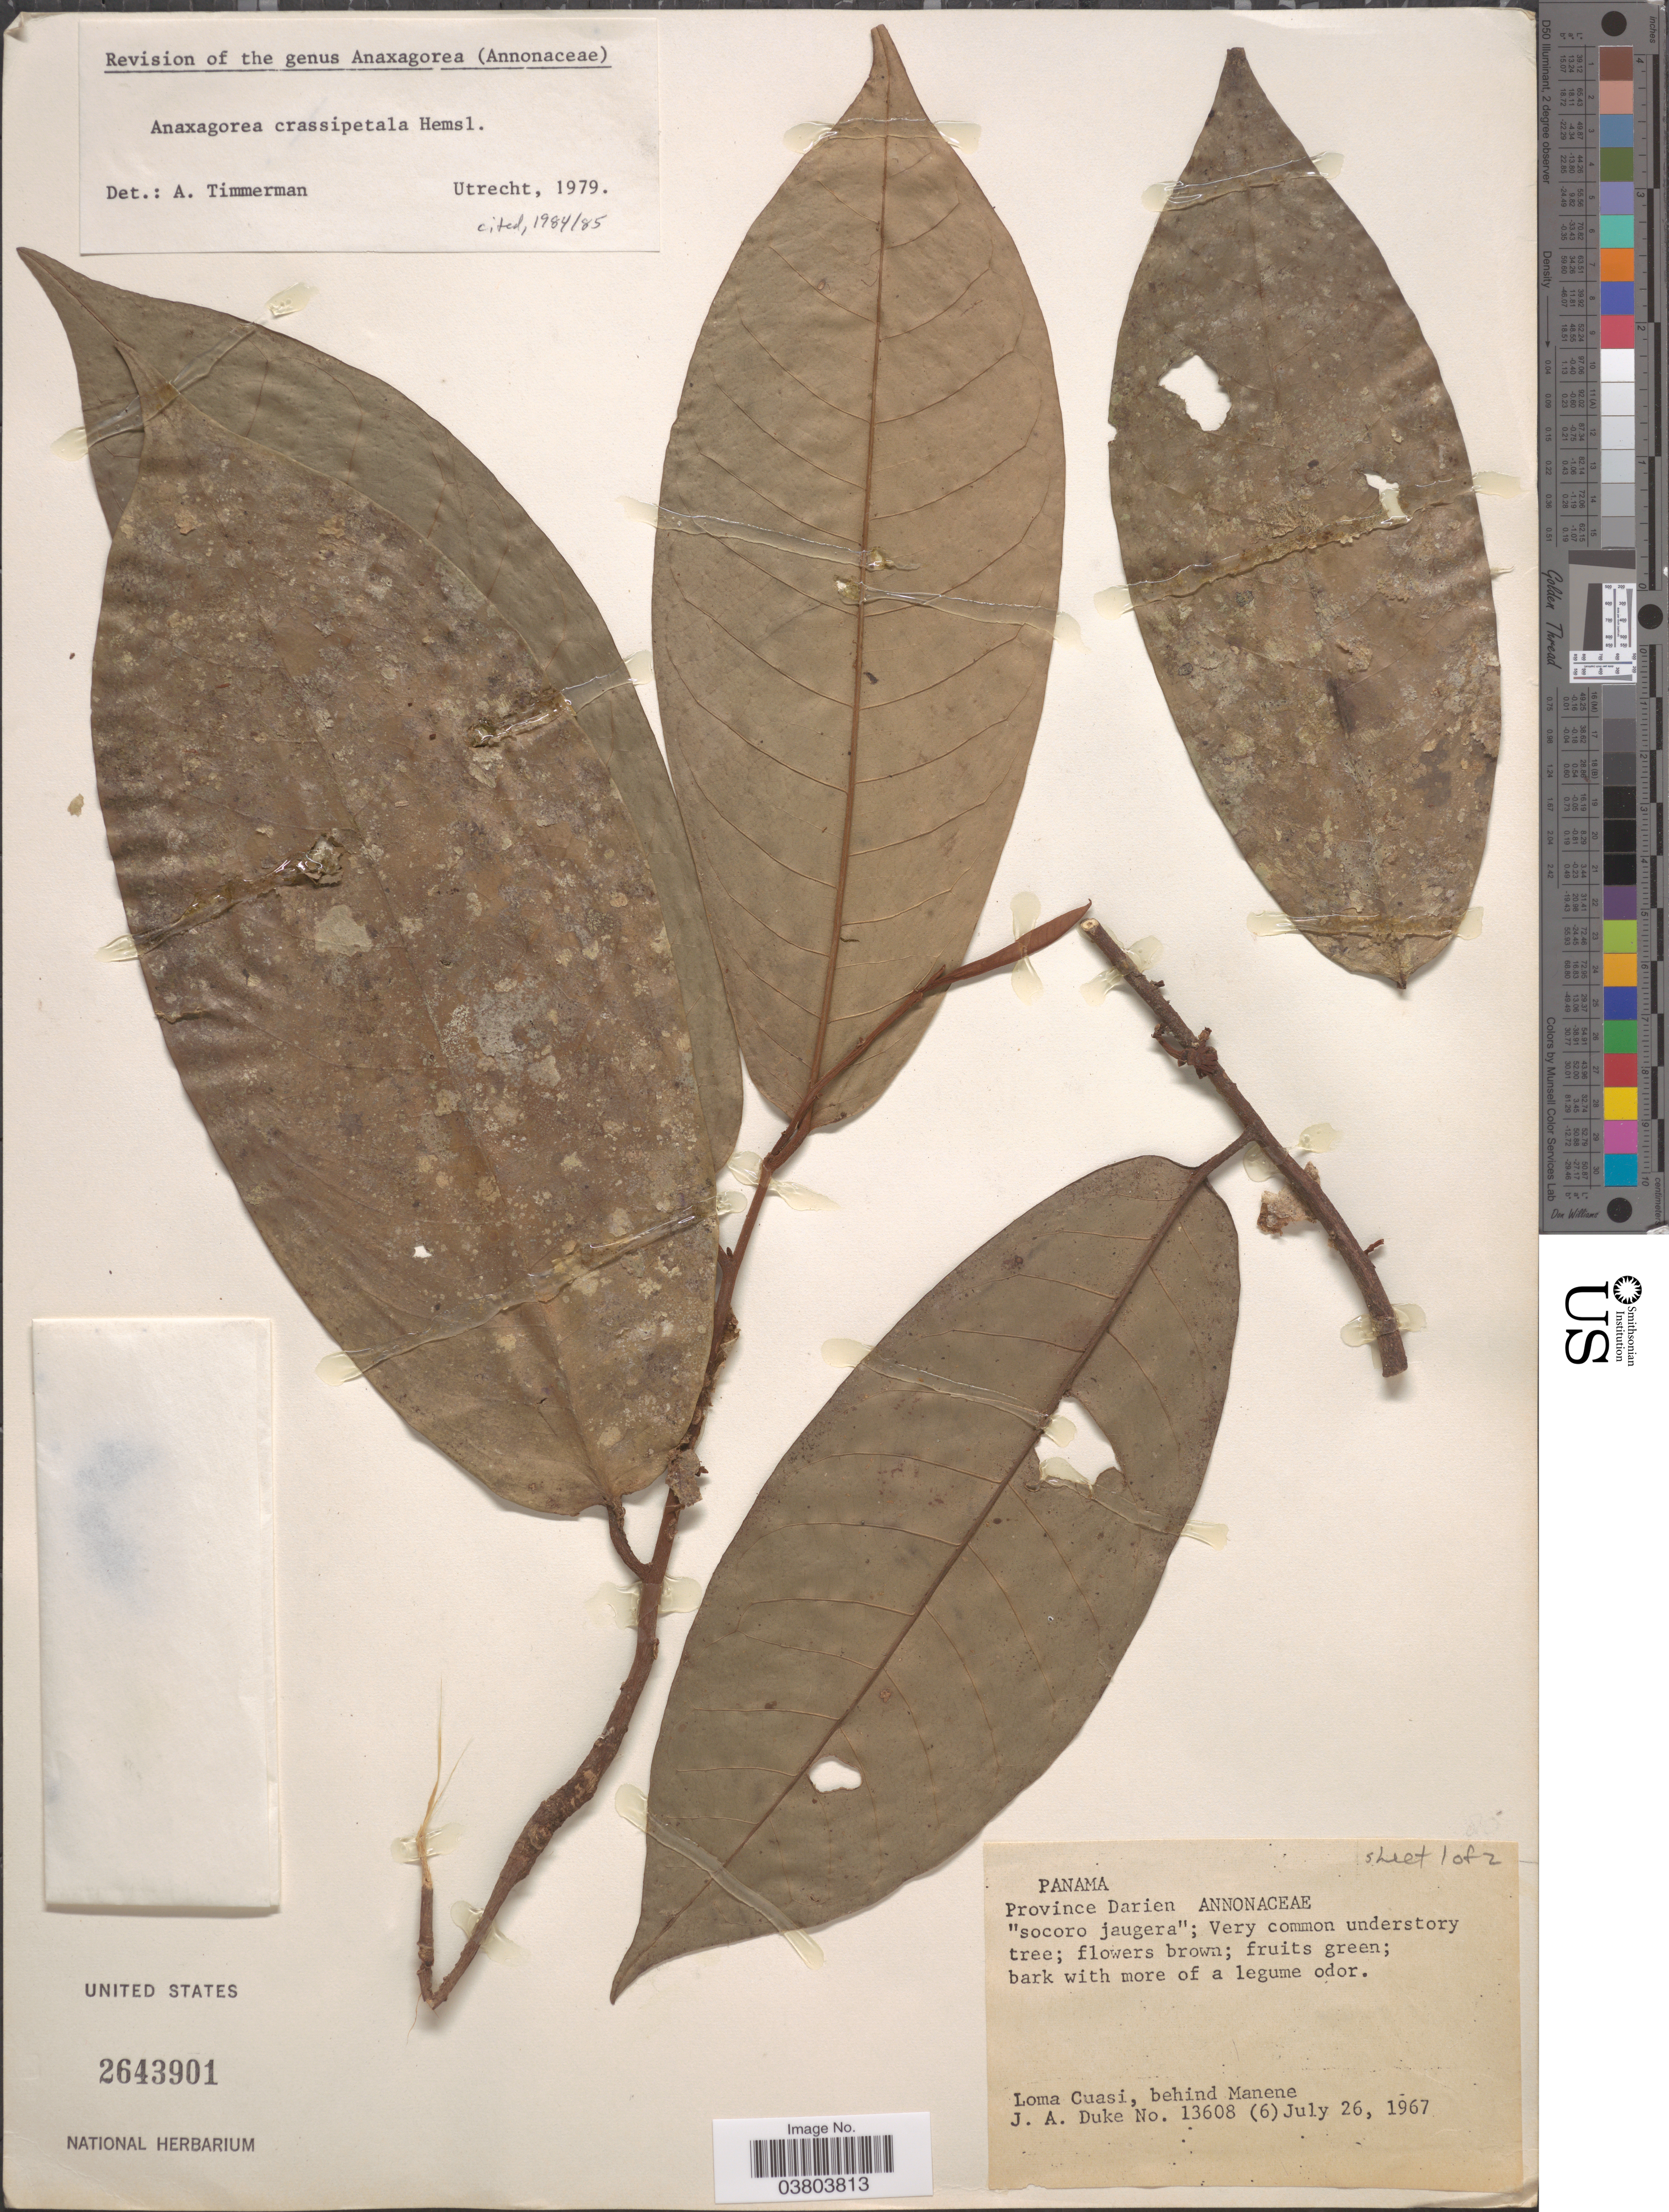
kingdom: Plantae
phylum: Tracheophyta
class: Magnoliopsida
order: Magnoliales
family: Annonaceae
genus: Anaxagorea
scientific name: Anaxagorea crassipetala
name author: Hemsl.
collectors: J. A. Duke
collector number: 13608 (6)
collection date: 1967-07-26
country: Panama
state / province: Darien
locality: Loma Cuasi, behind Manene.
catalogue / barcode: US 2643901